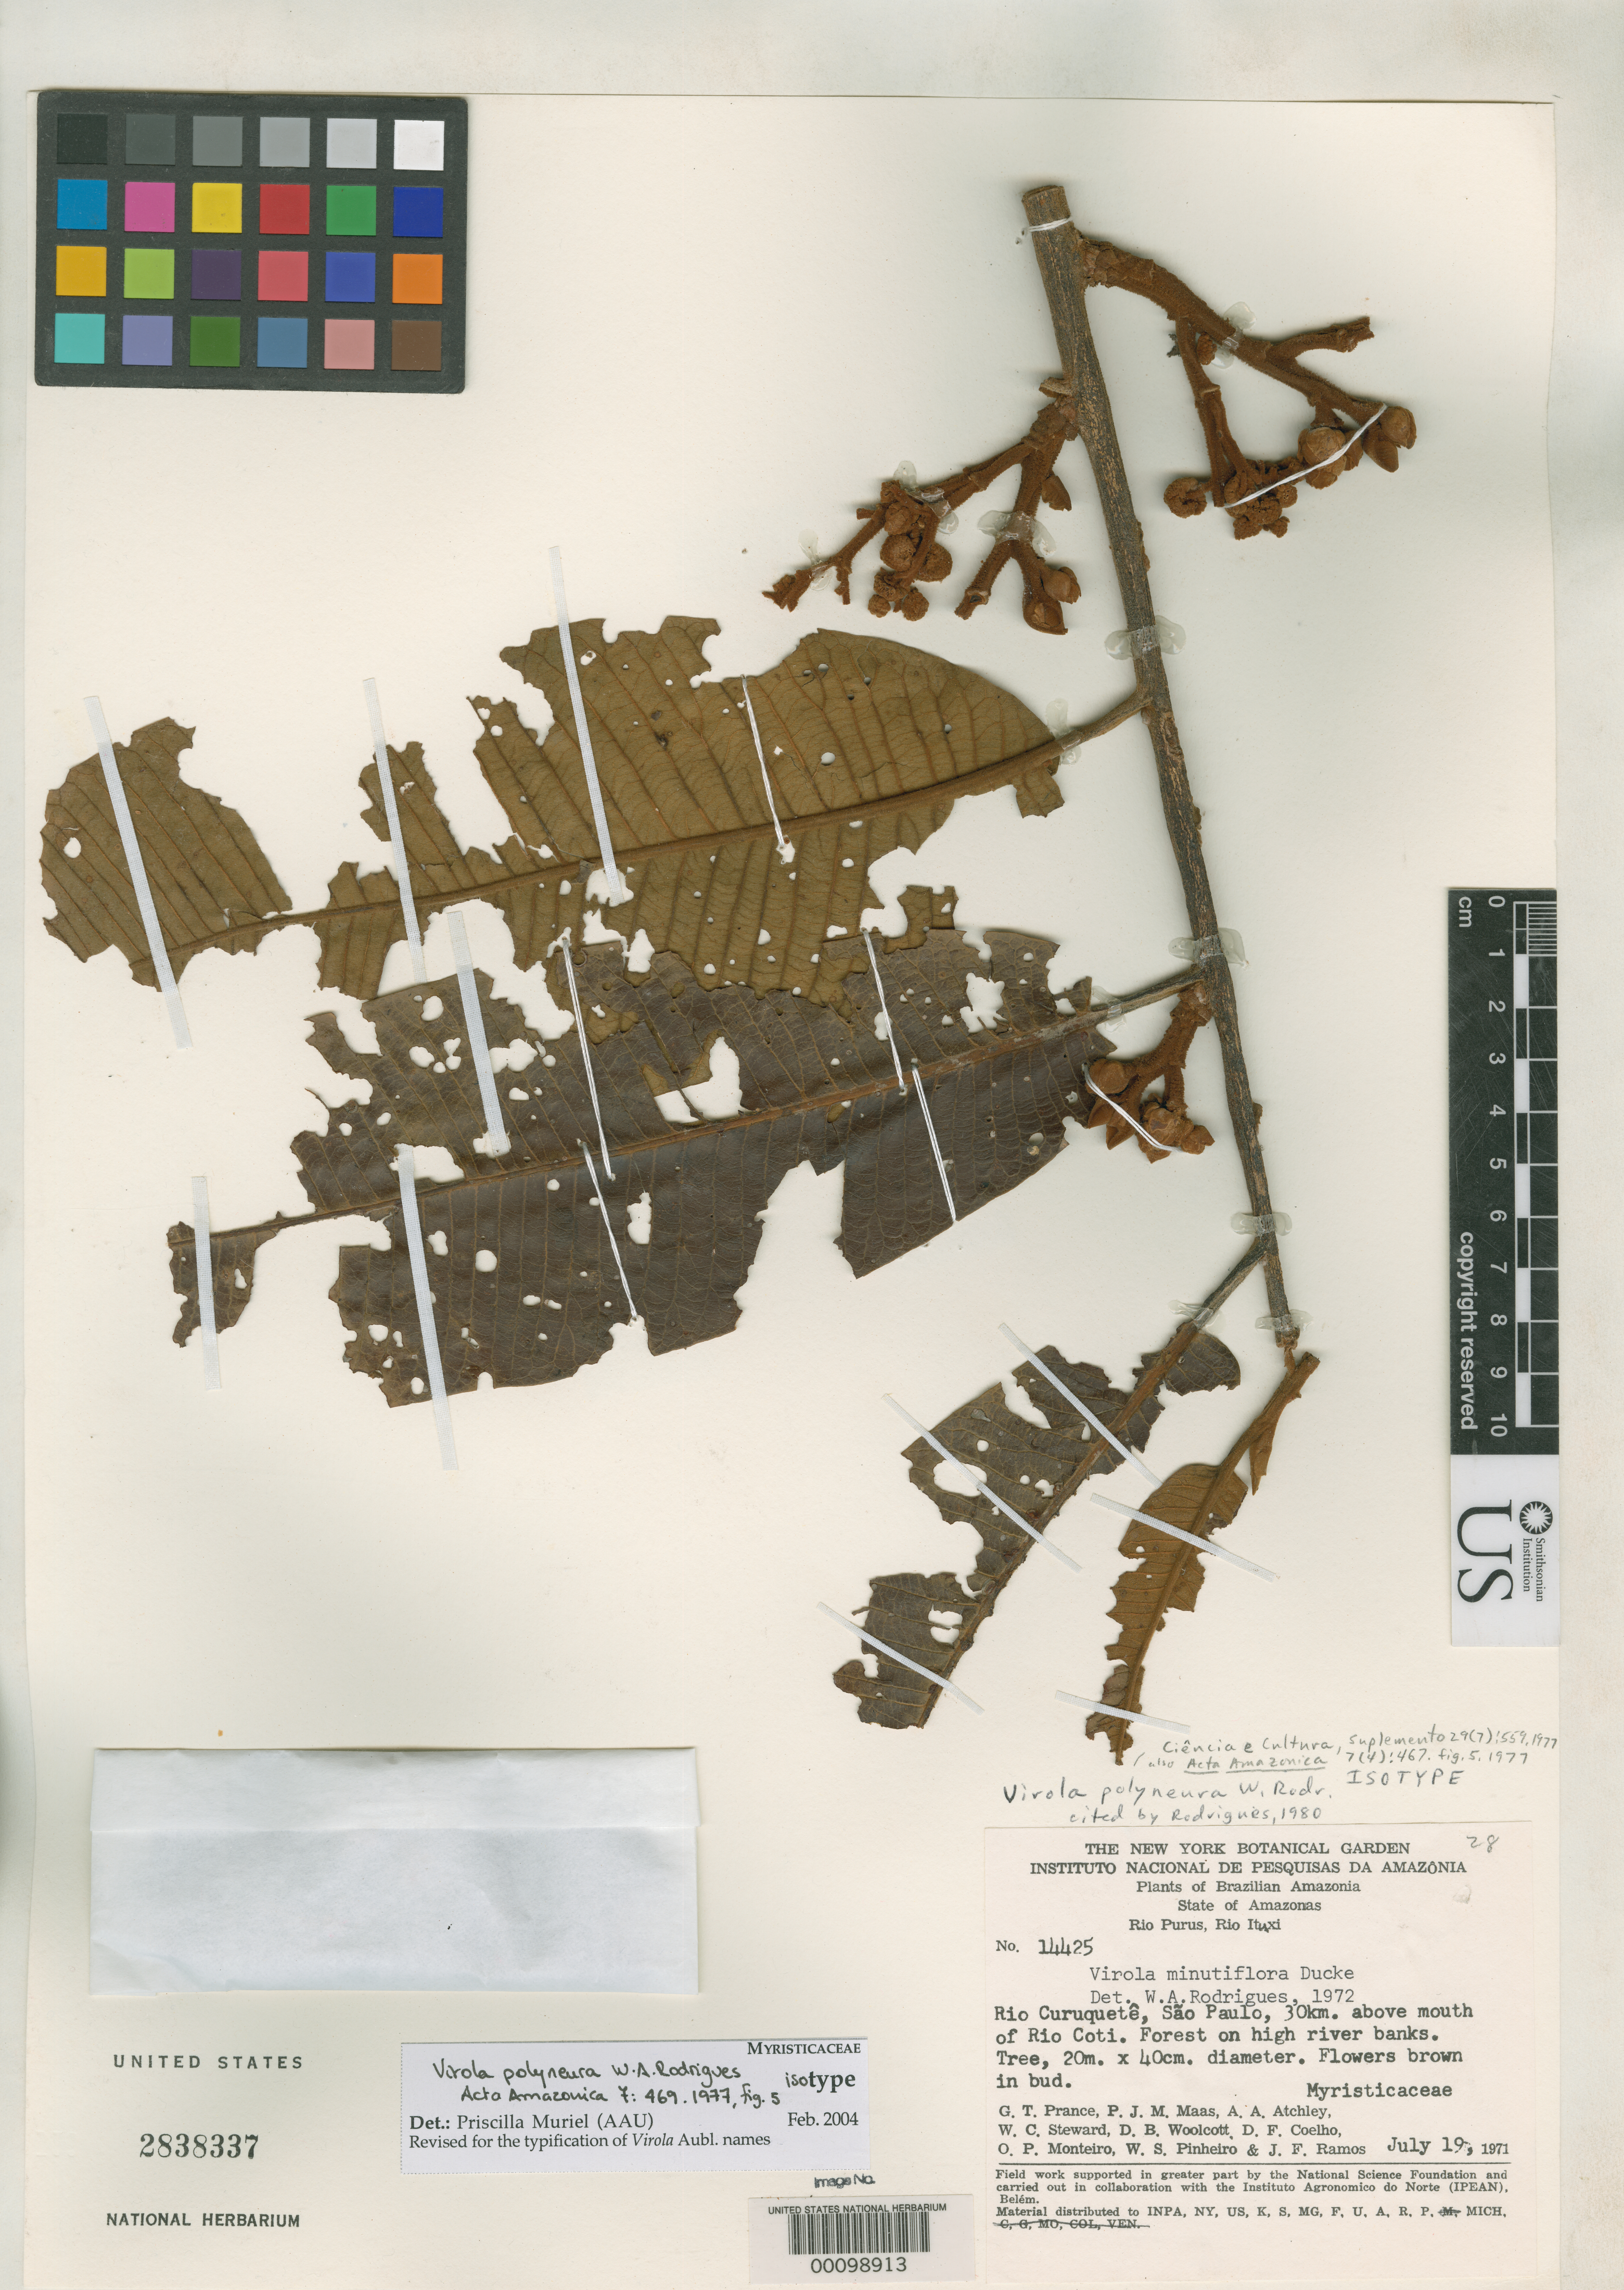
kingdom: Plantae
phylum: Tracheophyta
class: Magnoliopsida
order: Magnoliales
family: Myristicaceae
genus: Virola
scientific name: Virola polyneura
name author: W.A. Rodrigues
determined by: Muriel M., P., AAU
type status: Isotype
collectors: G. T. Prance & et al.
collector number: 14425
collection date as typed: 19 Jul 1971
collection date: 1971-07-19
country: Brazil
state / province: Amazonas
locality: Rio Purus, Rio Ituxi. Rio Curuquetê, São Paulo, 30 km above mouth of Rio Coti.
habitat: Forest on high river banks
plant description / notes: Also publ. Ciência e Cultura, supl. 29(7): 559 (1977). Cited 1980 by W.A. Rodrigues, Acta Amazon. 10(1) suppl.: 93.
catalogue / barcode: US 2838337